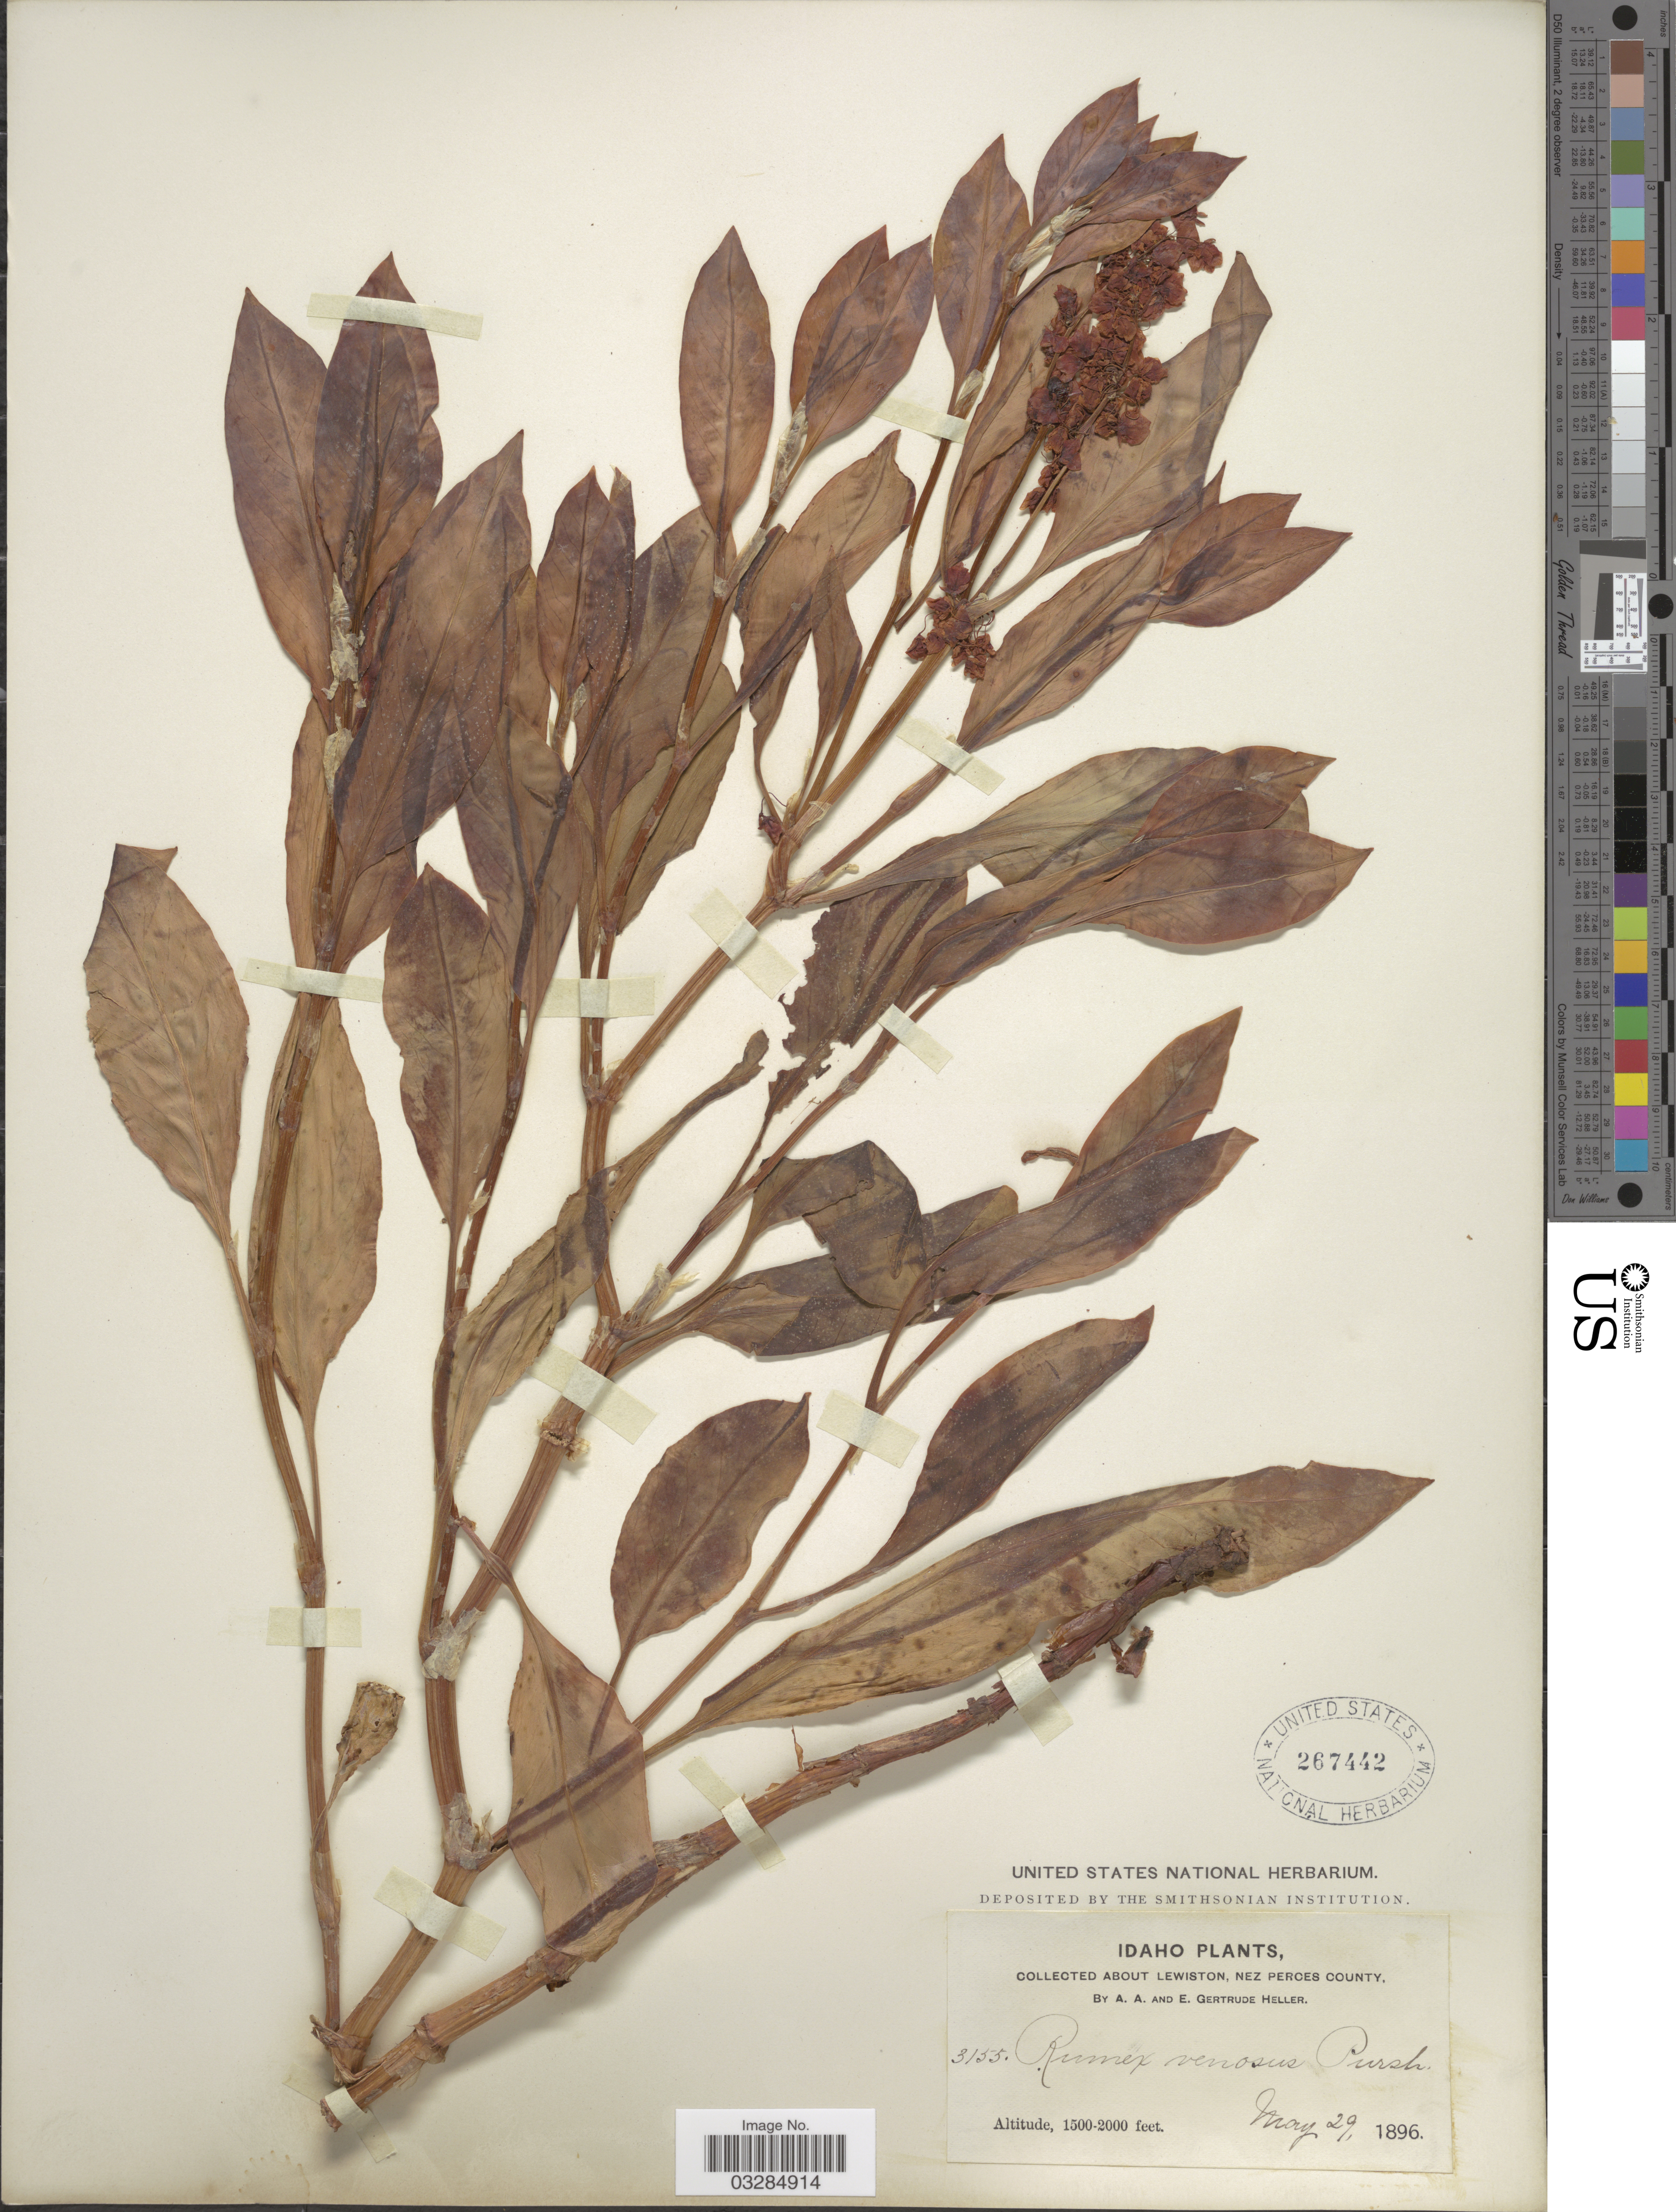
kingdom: Plantae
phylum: Tracheophyta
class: Magnoliopsida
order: Caryophyllales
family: Polygonaceae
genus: Rumex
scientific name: Rumex venosus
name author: Pursh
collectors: A. A. Heller & E. G. Heller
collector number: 3155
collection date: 1896-05-29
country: United States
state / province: Idaho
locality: About Lewiston, Nez Perces County.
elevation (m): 457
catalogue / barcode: US 267442